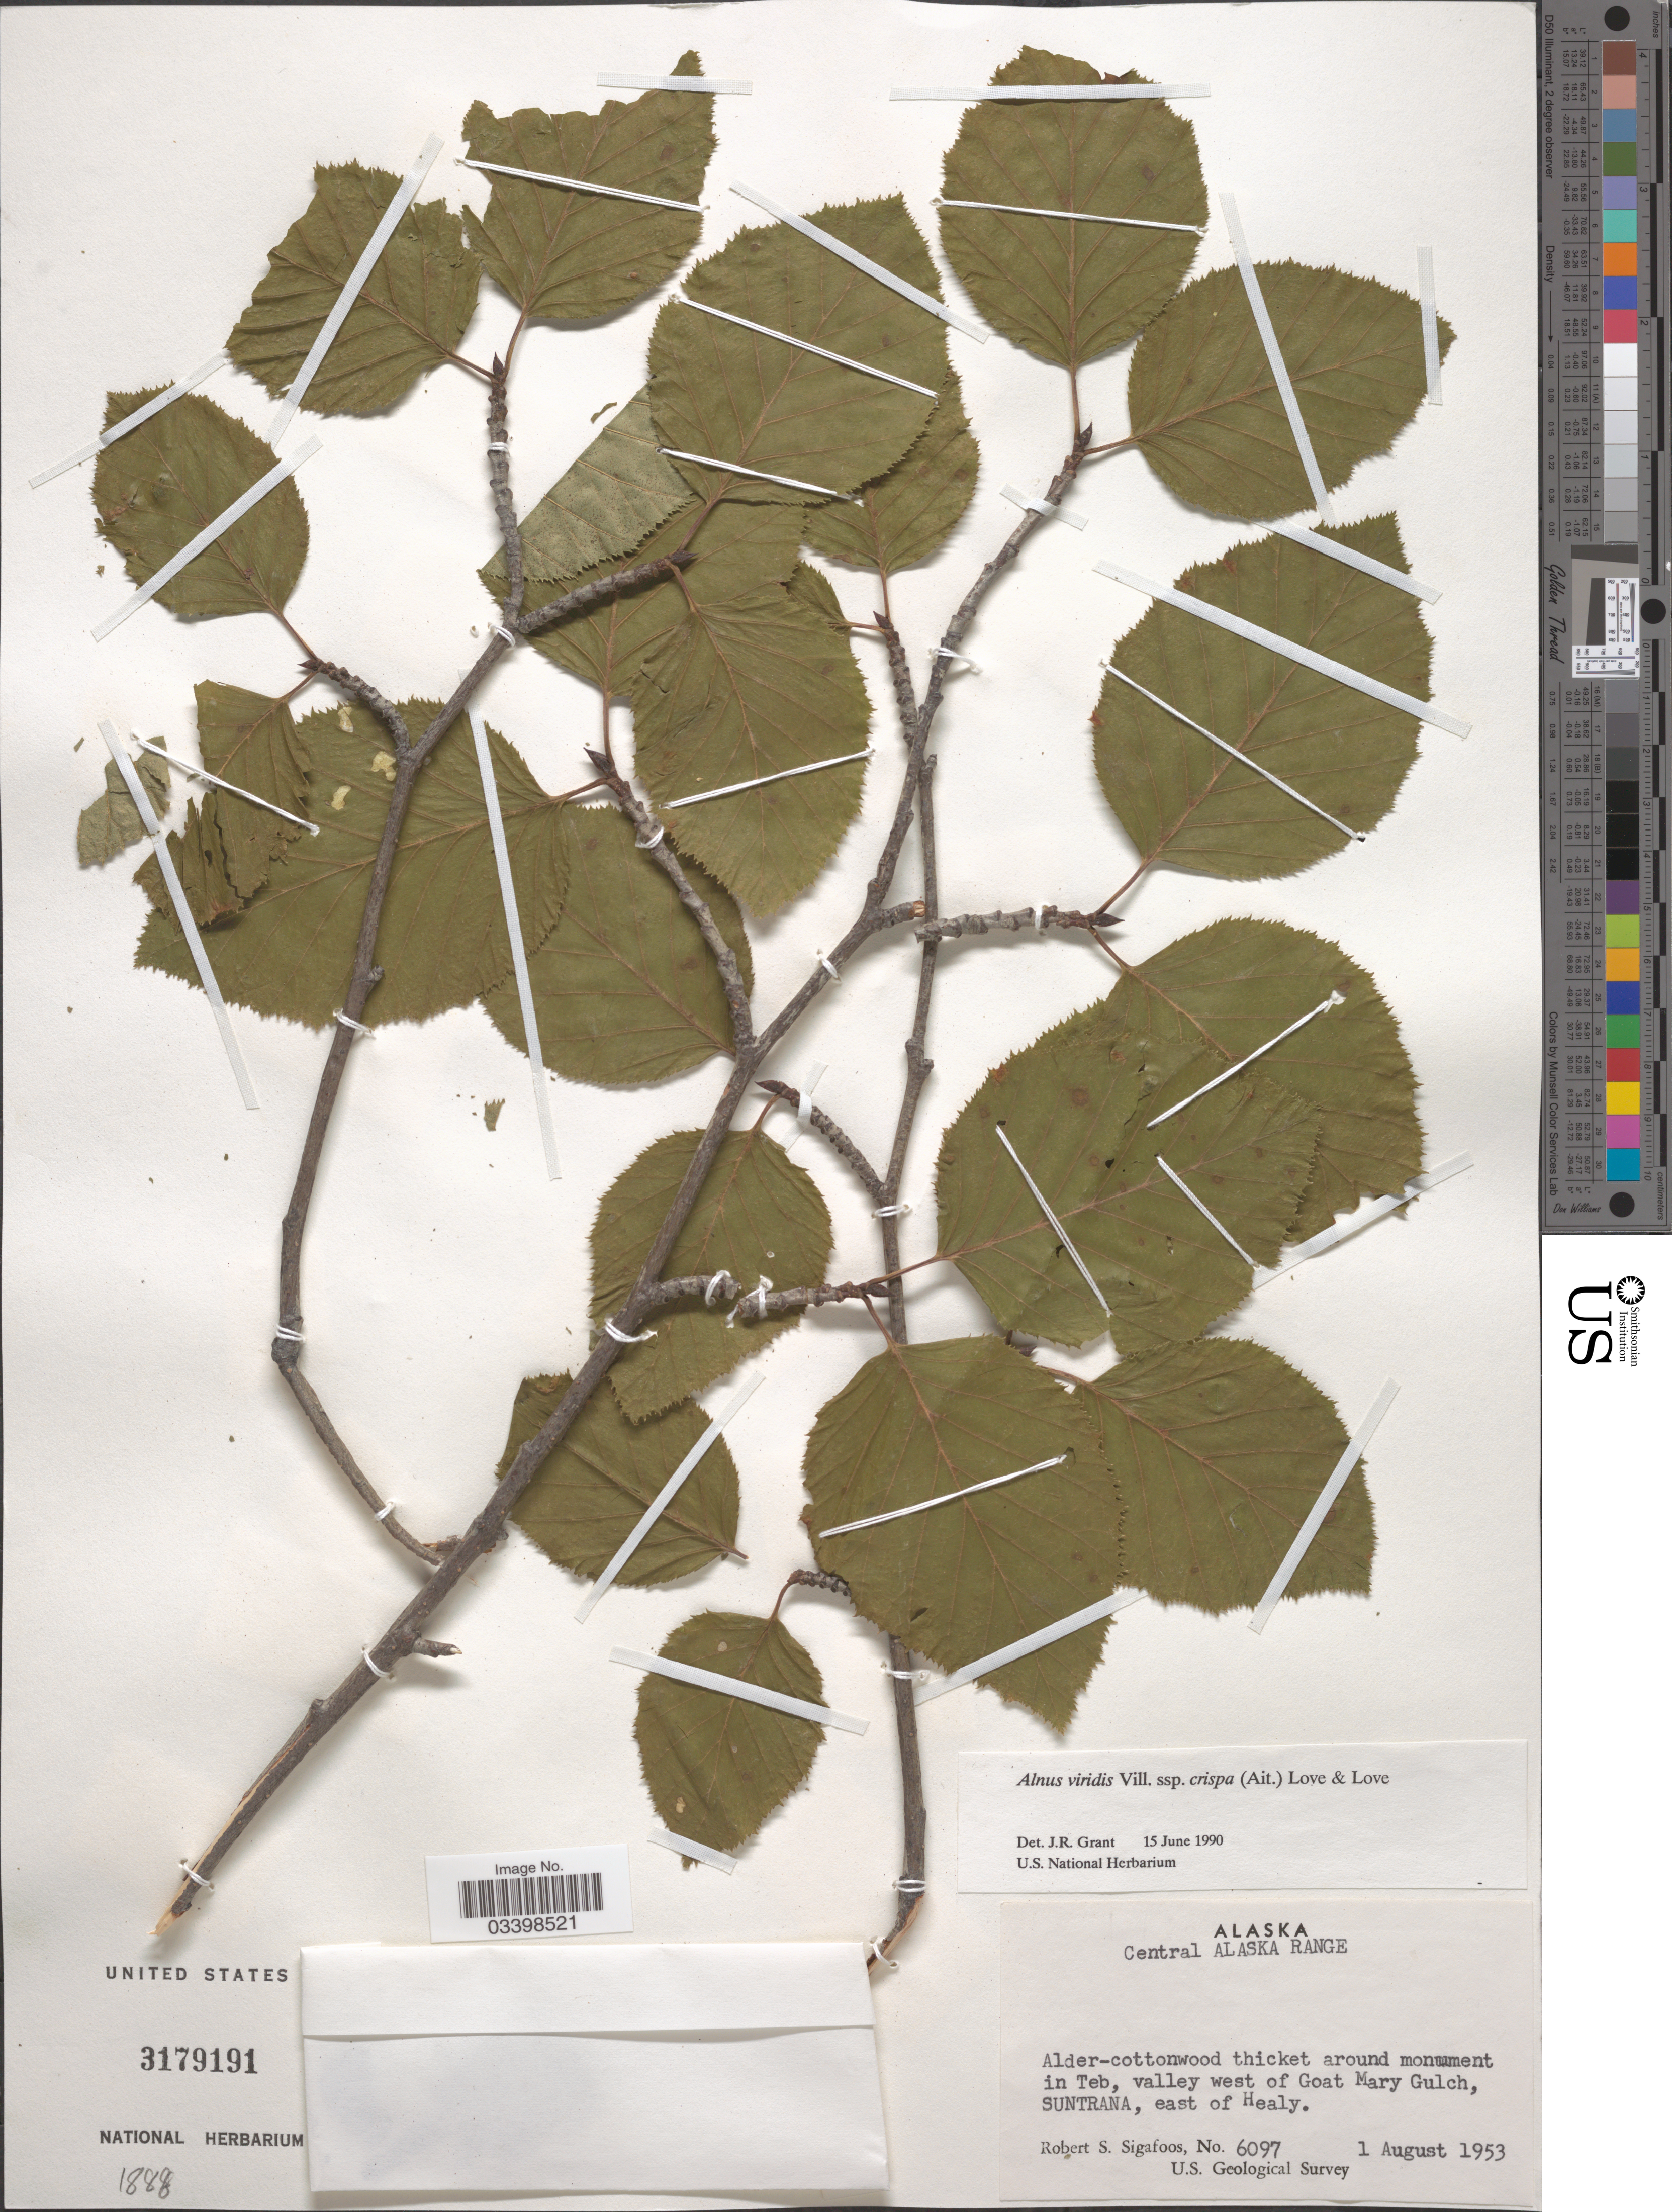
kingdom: Plantae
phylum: Tracheophyta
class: Magnoliopsida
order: Fagales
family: Betulaceae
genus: Alnus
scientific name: Alnus viridis subsp. crispa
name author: (Aiton) Turrill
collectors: R. Sigafoos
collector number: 6097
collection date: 1953-08-01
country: United States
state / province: Alaska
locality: Central Alaska Range. Around monument in Teb, valley west of Goat Mary Gulch, Suntrana, east of Healy.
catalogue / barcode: US 3179191